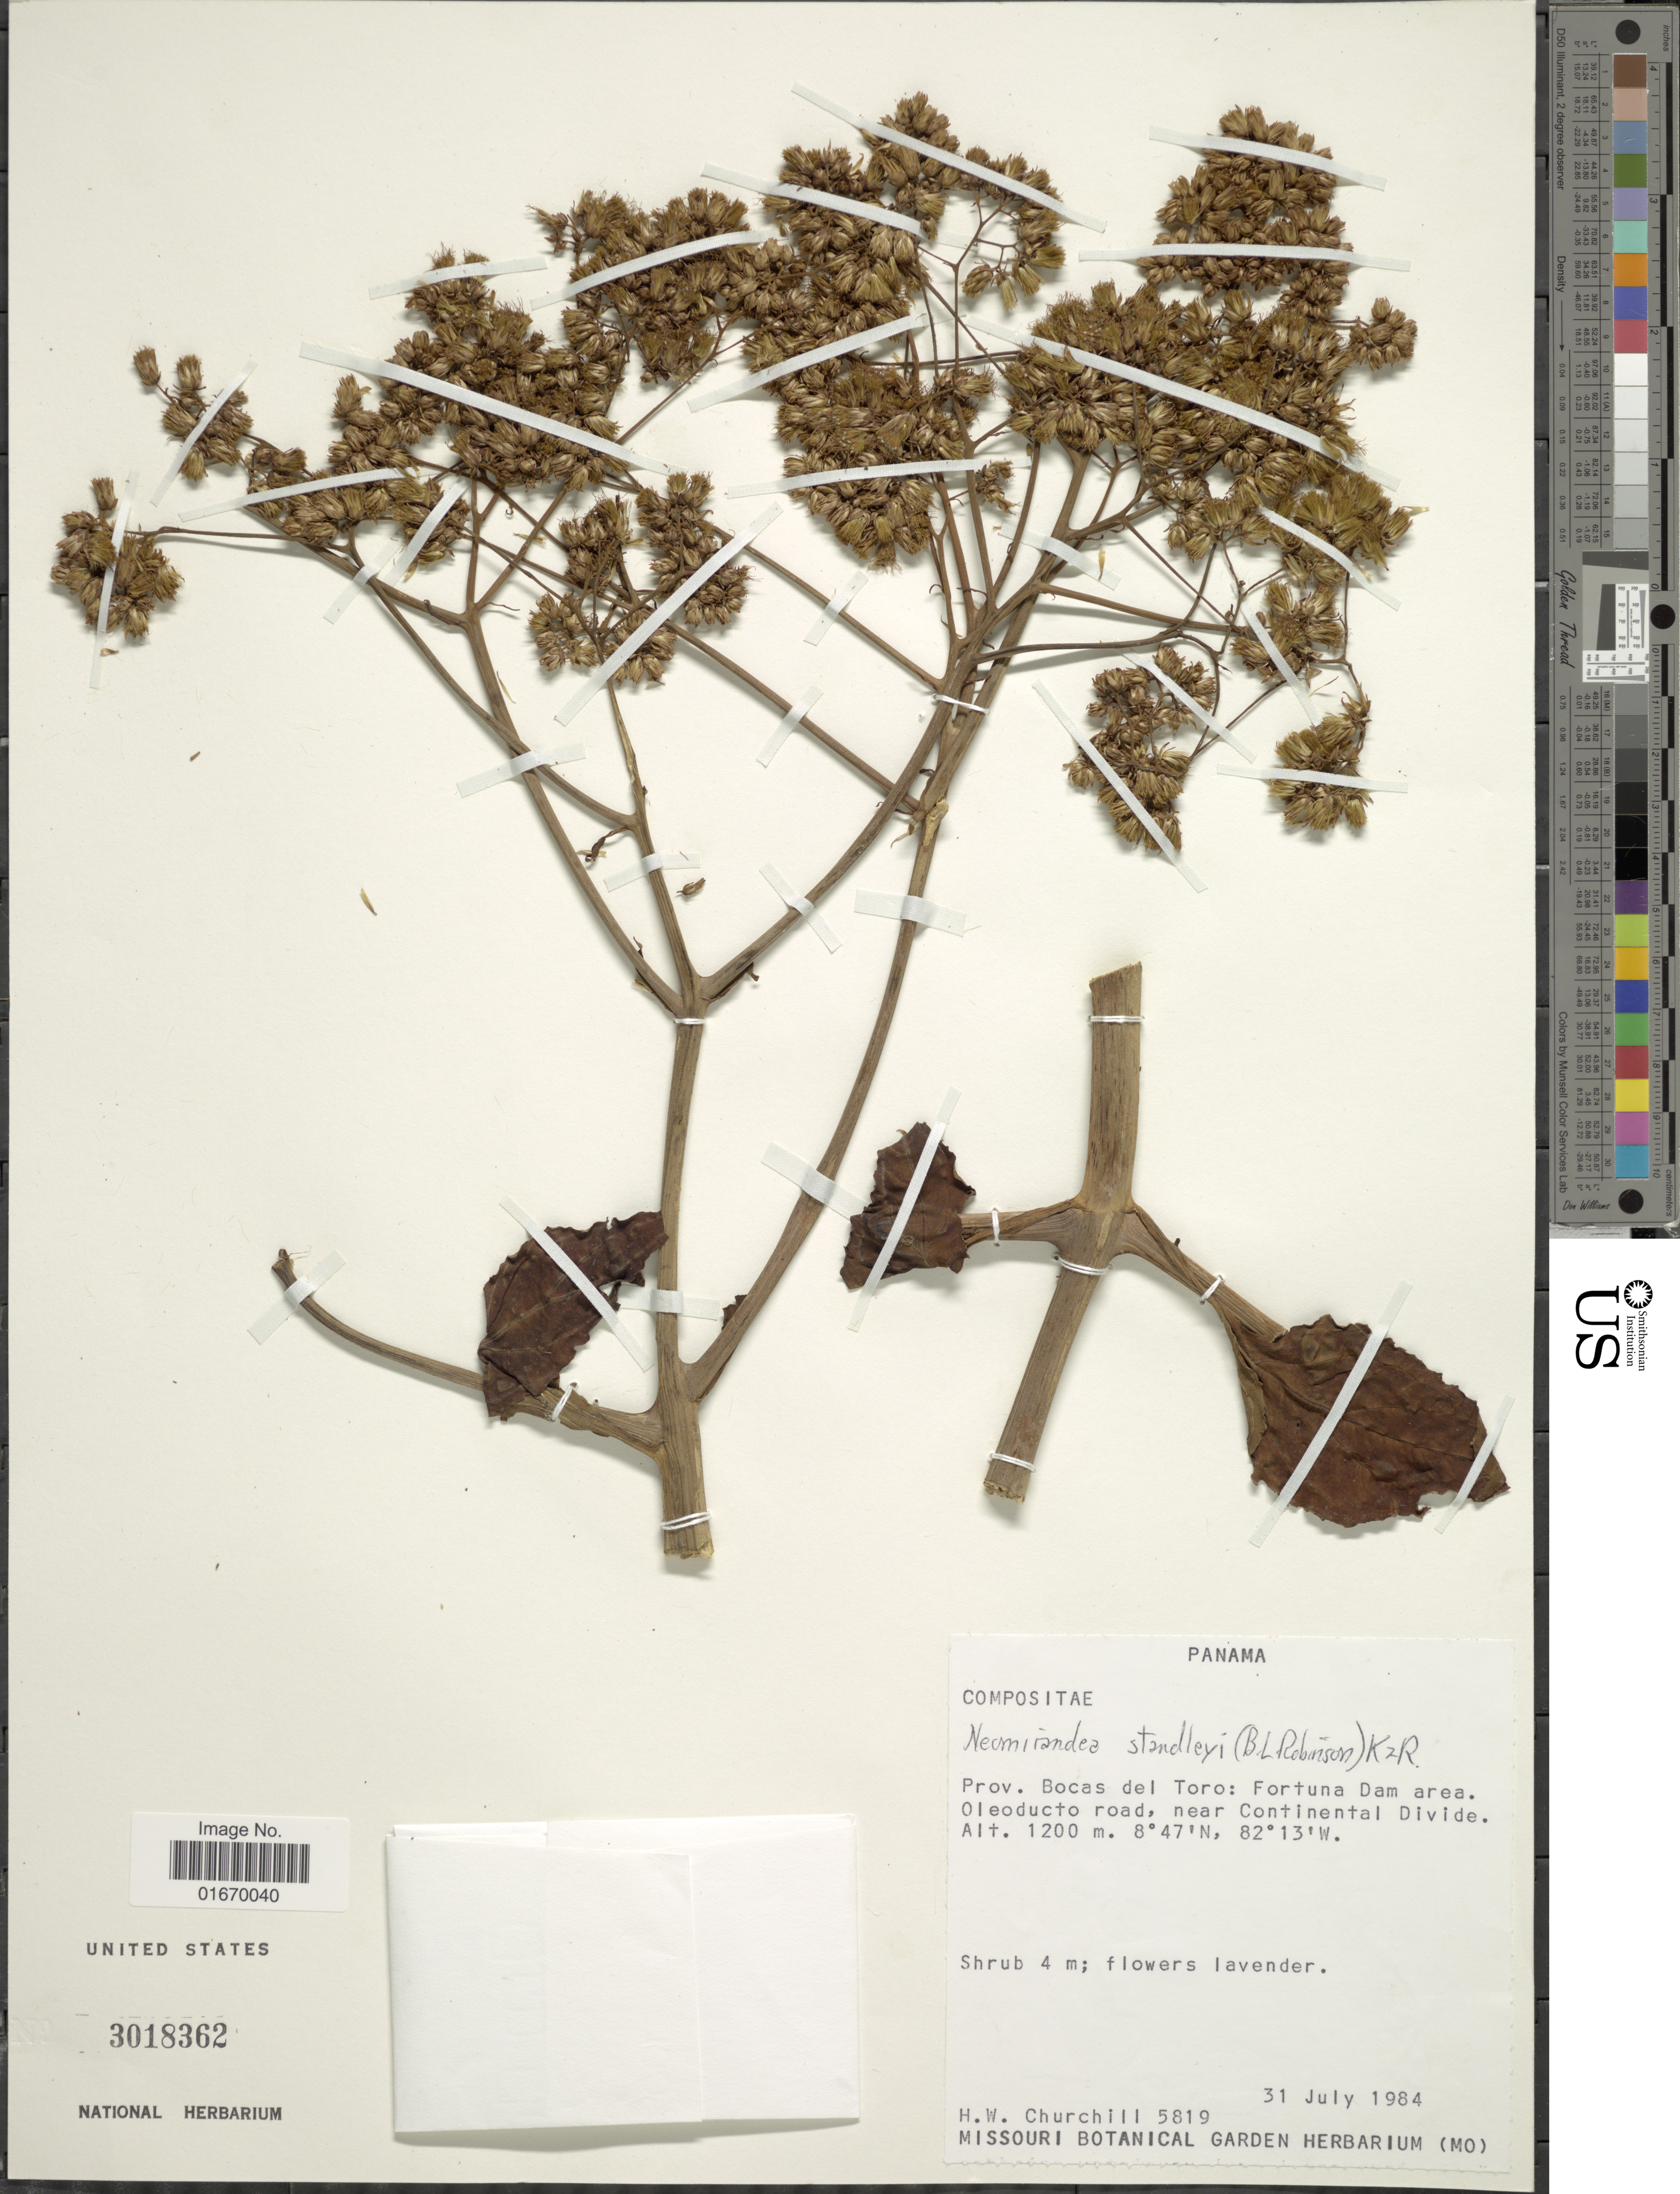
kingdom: Plantae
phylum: Tracheophyta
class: Magnoliopsida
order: Asterales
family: Asteraceae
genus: Neomirandea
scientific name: Neomirandea standleyi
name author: (B.L. Rob.) R.M. King & H. Rob.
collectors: H. Churchill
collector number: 5819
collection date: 1984-07-31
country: Panama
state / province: Bocas del Toro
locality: Fortuna Dam area, Oleoducto road, near Continental Divide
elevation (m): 1200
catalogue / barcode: US 3018362